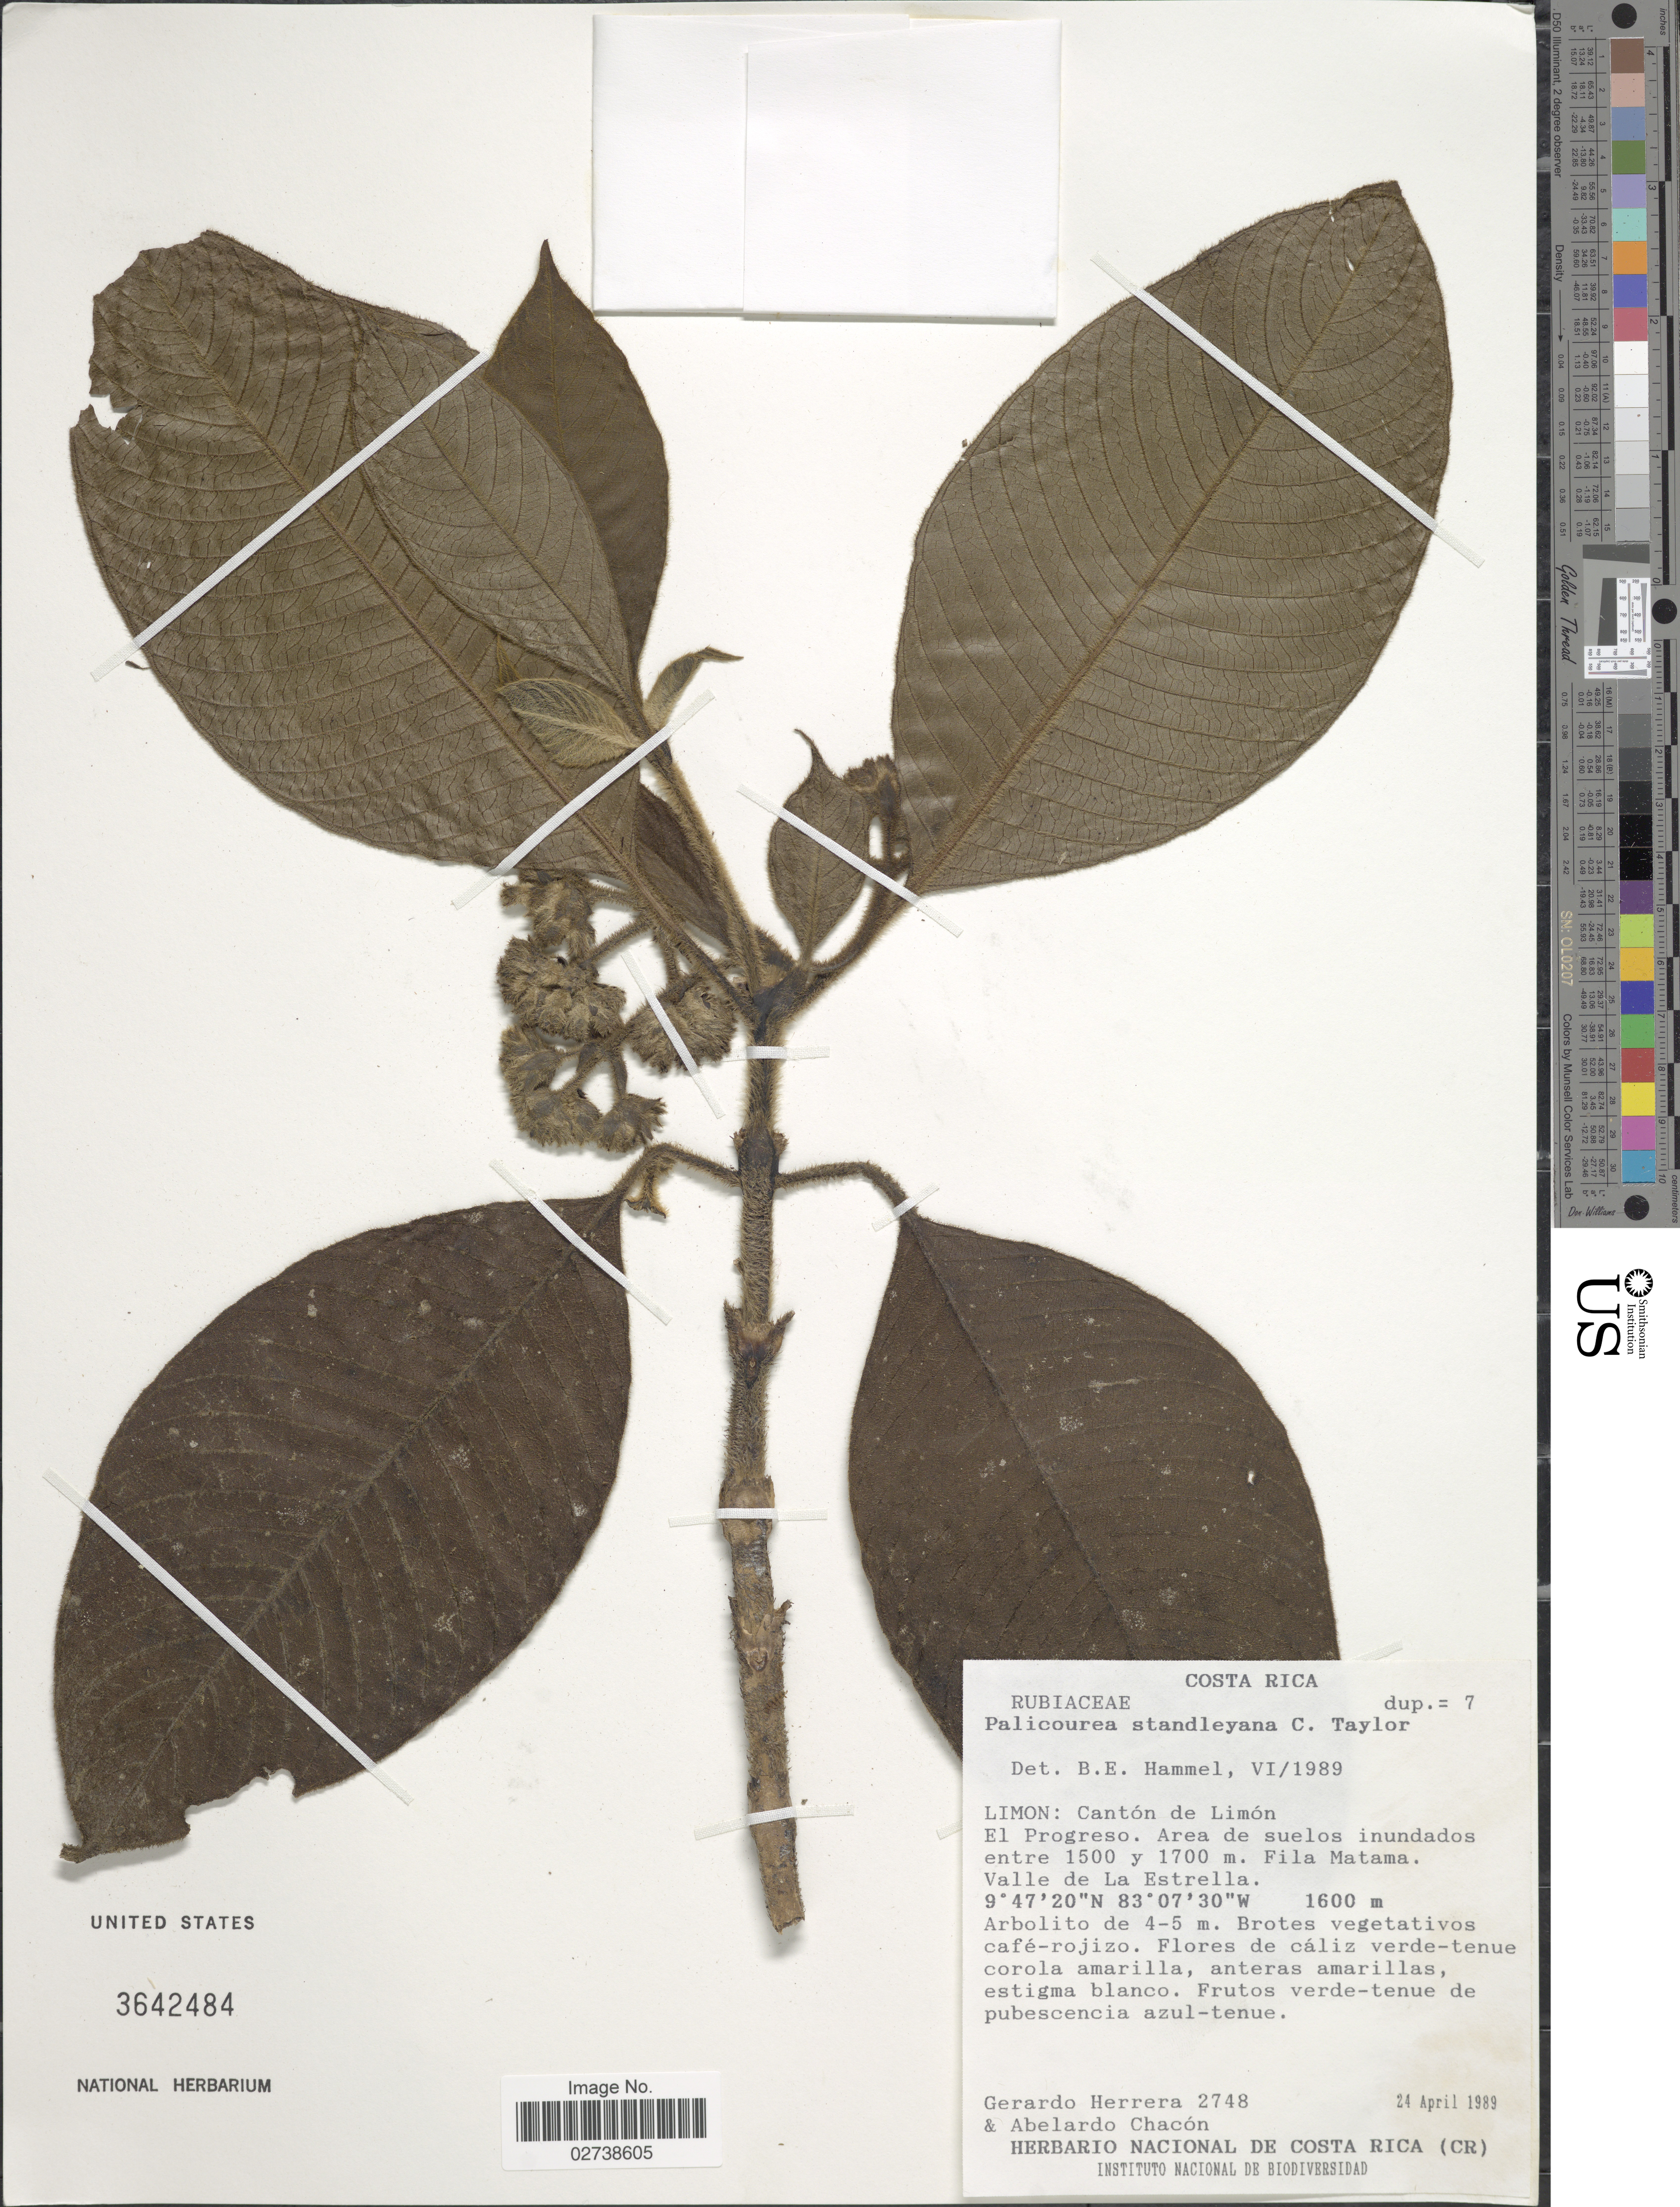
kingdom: Plantae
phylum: Tracheophyta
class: Magnoliopsida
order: Gentianales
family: Rubiaceae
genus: Palicourea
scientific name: Palicourea standleyana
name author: C.M. Taylor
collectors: G. Herrera & A. Chacon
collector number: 2748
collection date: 1989-04-24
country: Costa Rica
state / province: Limón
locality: Cantón de Limón El Progreso. Area de suelos inundados entre 1500 y 1700 m. Fila Matama. Valle de La Estrella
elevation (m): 1600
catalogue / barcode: US 3642484